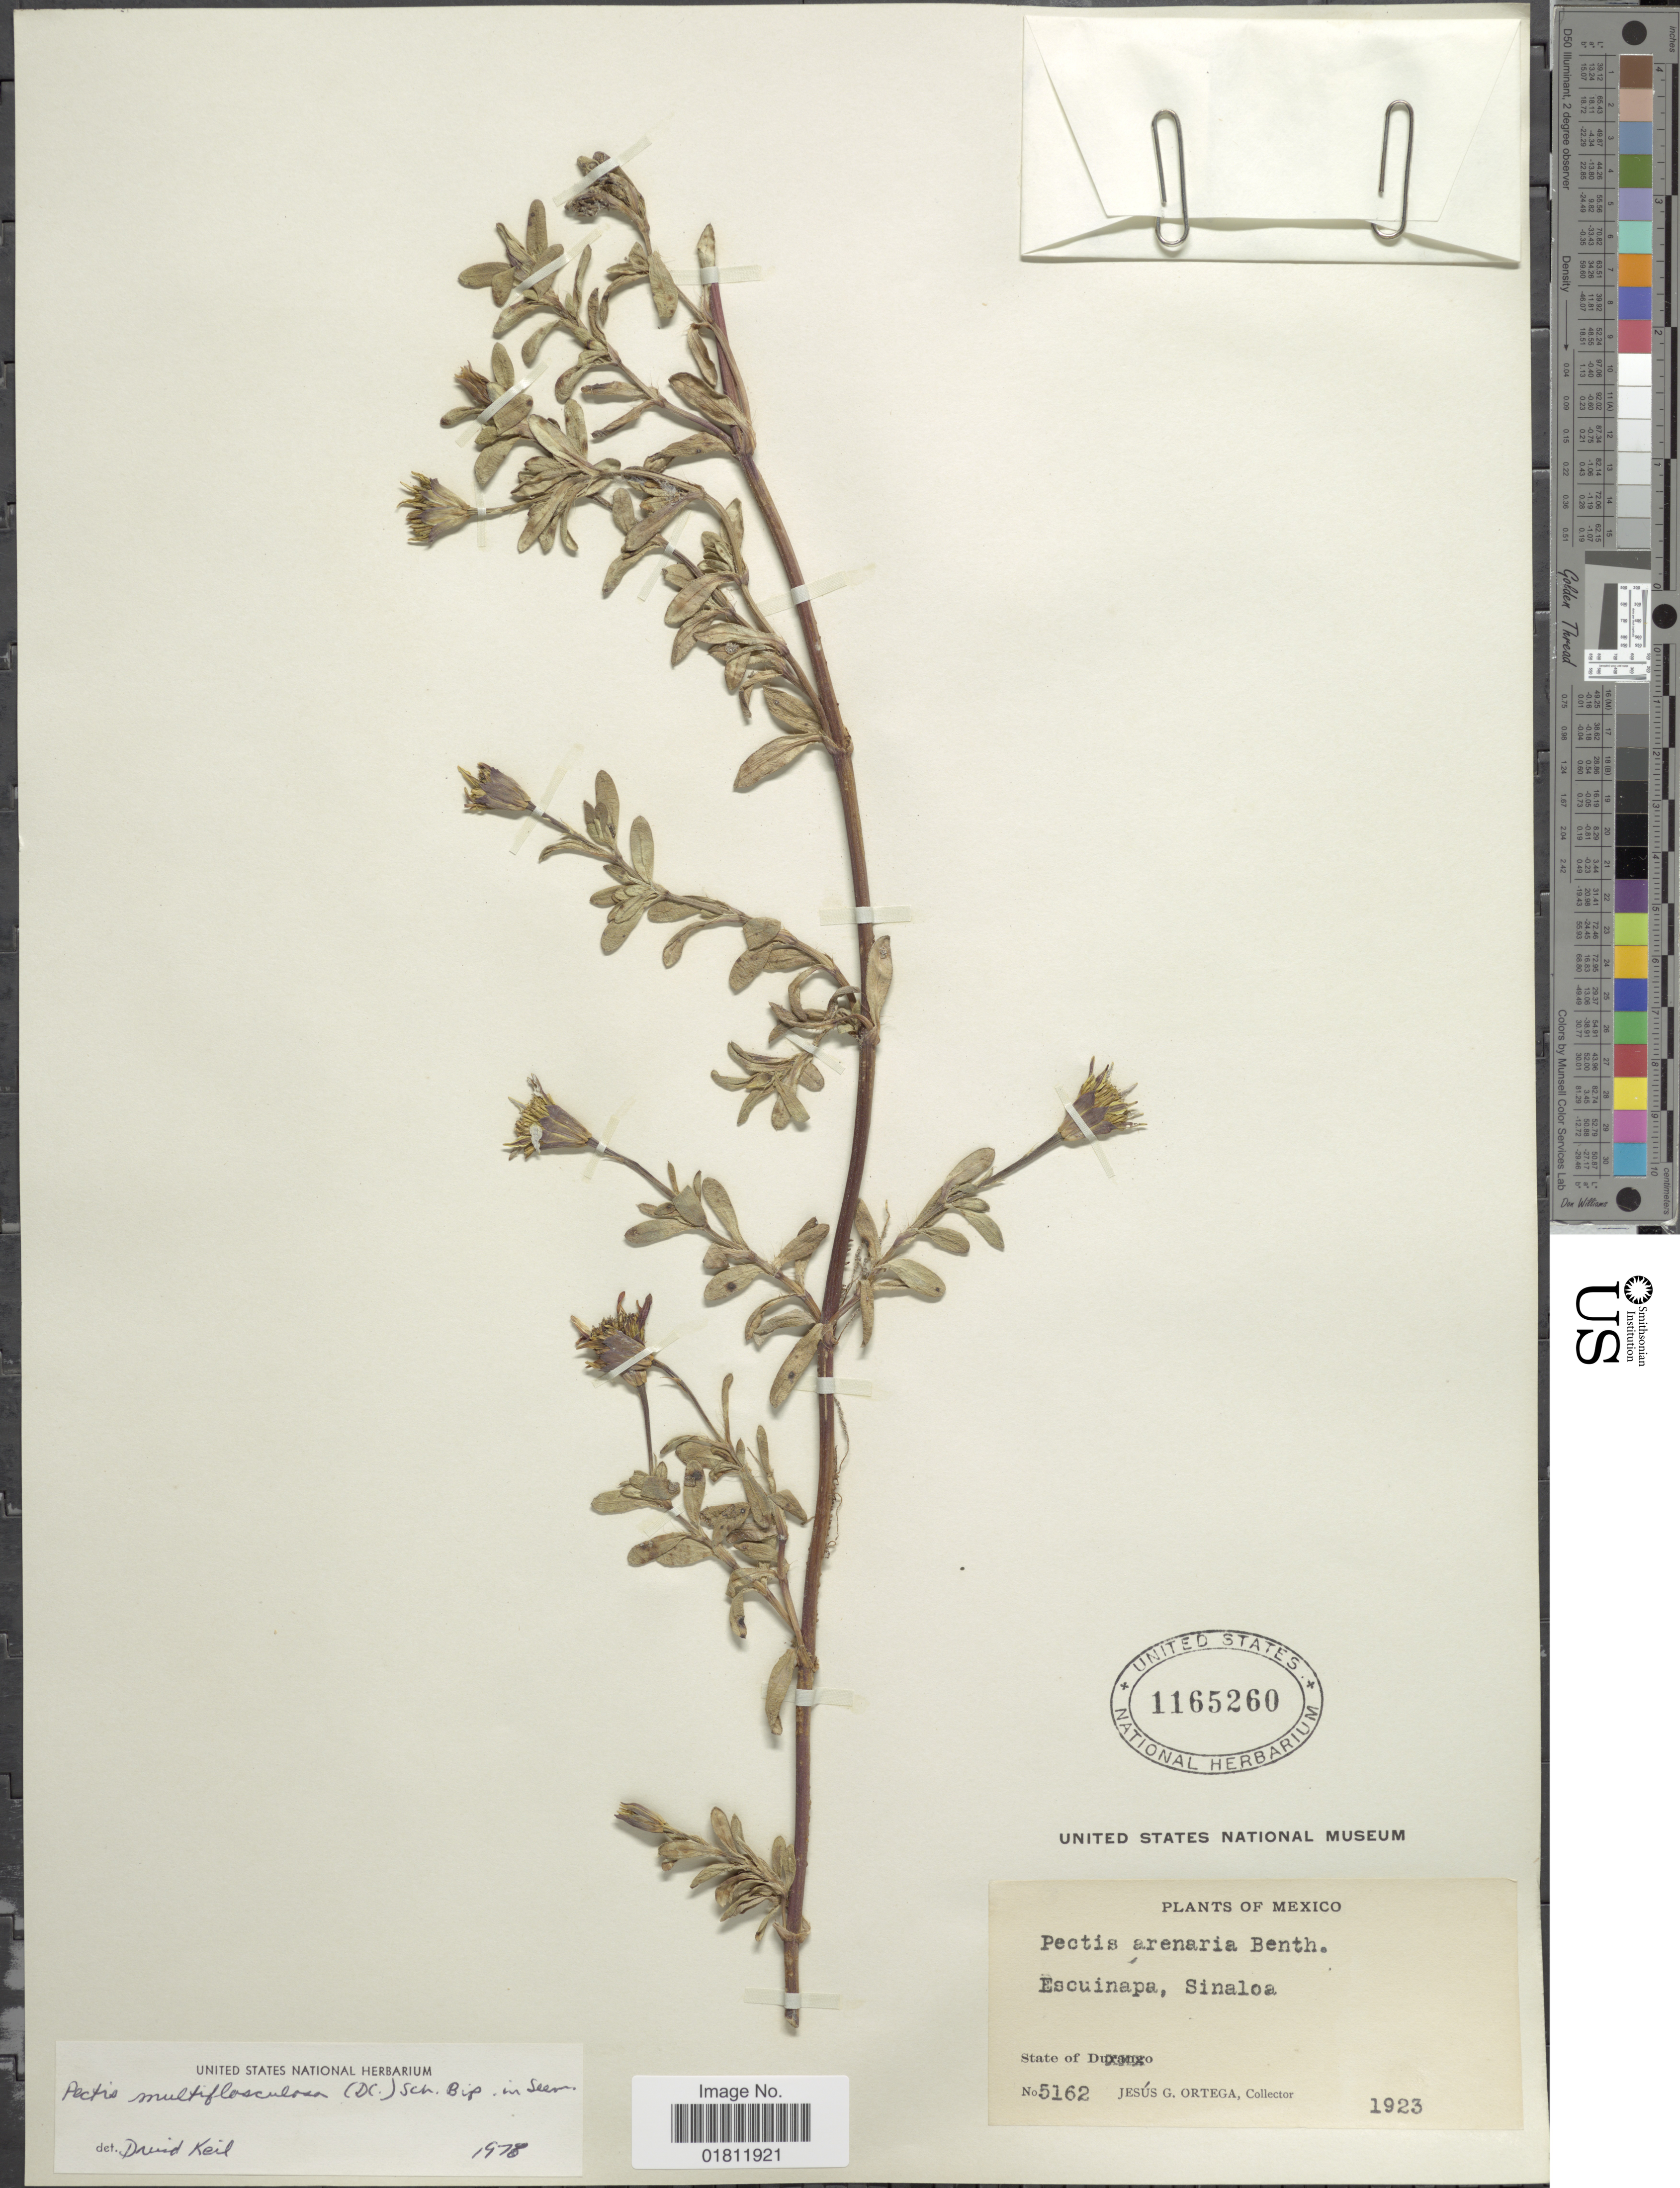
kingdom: Plantae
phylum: Tracheophyta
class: Magnoliopsida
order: Asterales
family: Asteraceae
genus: Pectis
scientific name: Pectis multiflosculosa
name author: (DC.) Sch. Bip.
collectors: J. Ortega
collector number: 5162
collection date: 1923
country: Mexico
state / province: Sinaloa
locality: Escuinapa, Sinaloa.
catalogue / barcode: US 1165260